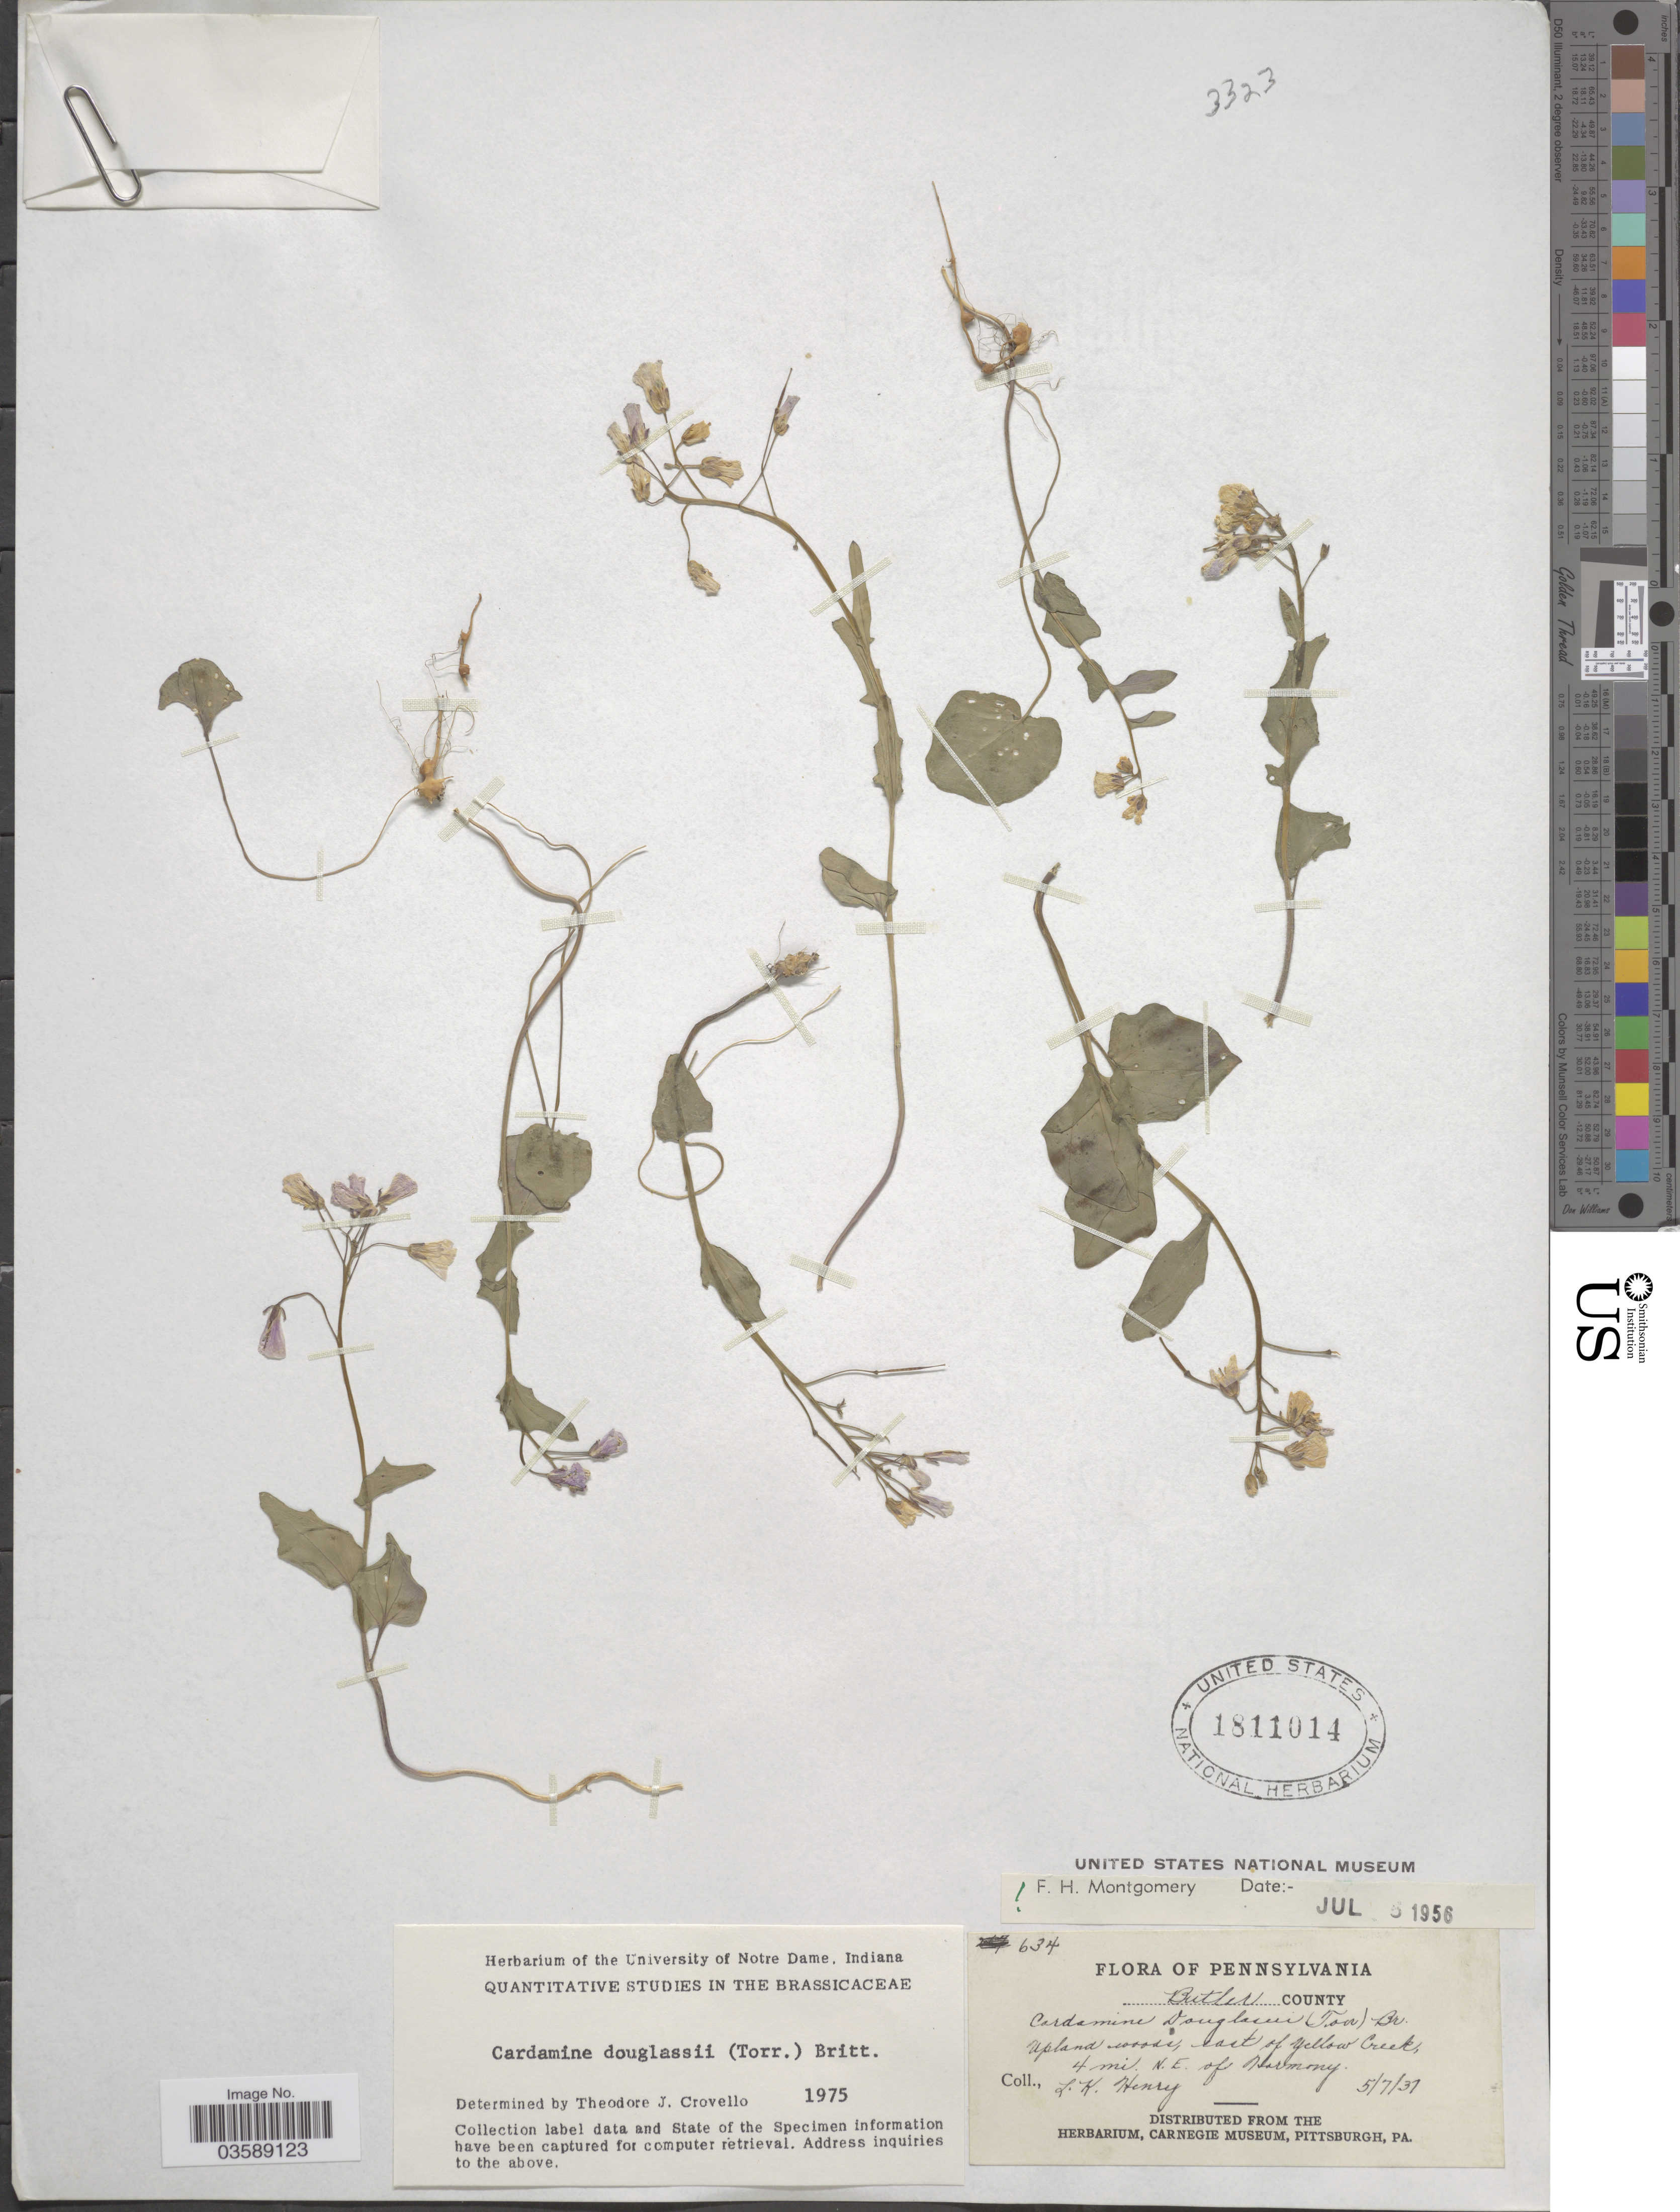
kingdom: Plantae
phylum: Tracheophyta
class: Magnoliopsida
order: Brassicales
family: Brassicaceae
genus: Cardamine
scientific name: Cardamine douglassii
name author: Britton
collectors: L. K. Henry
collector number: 634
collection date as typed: Transcribed d/m/y: 7/5/37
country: United States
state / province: Pennsylvania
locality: Butler County. Upland woods, east of Yellow Creek, 4 mi. N.E. of Harmony.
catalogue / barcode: US 1811014